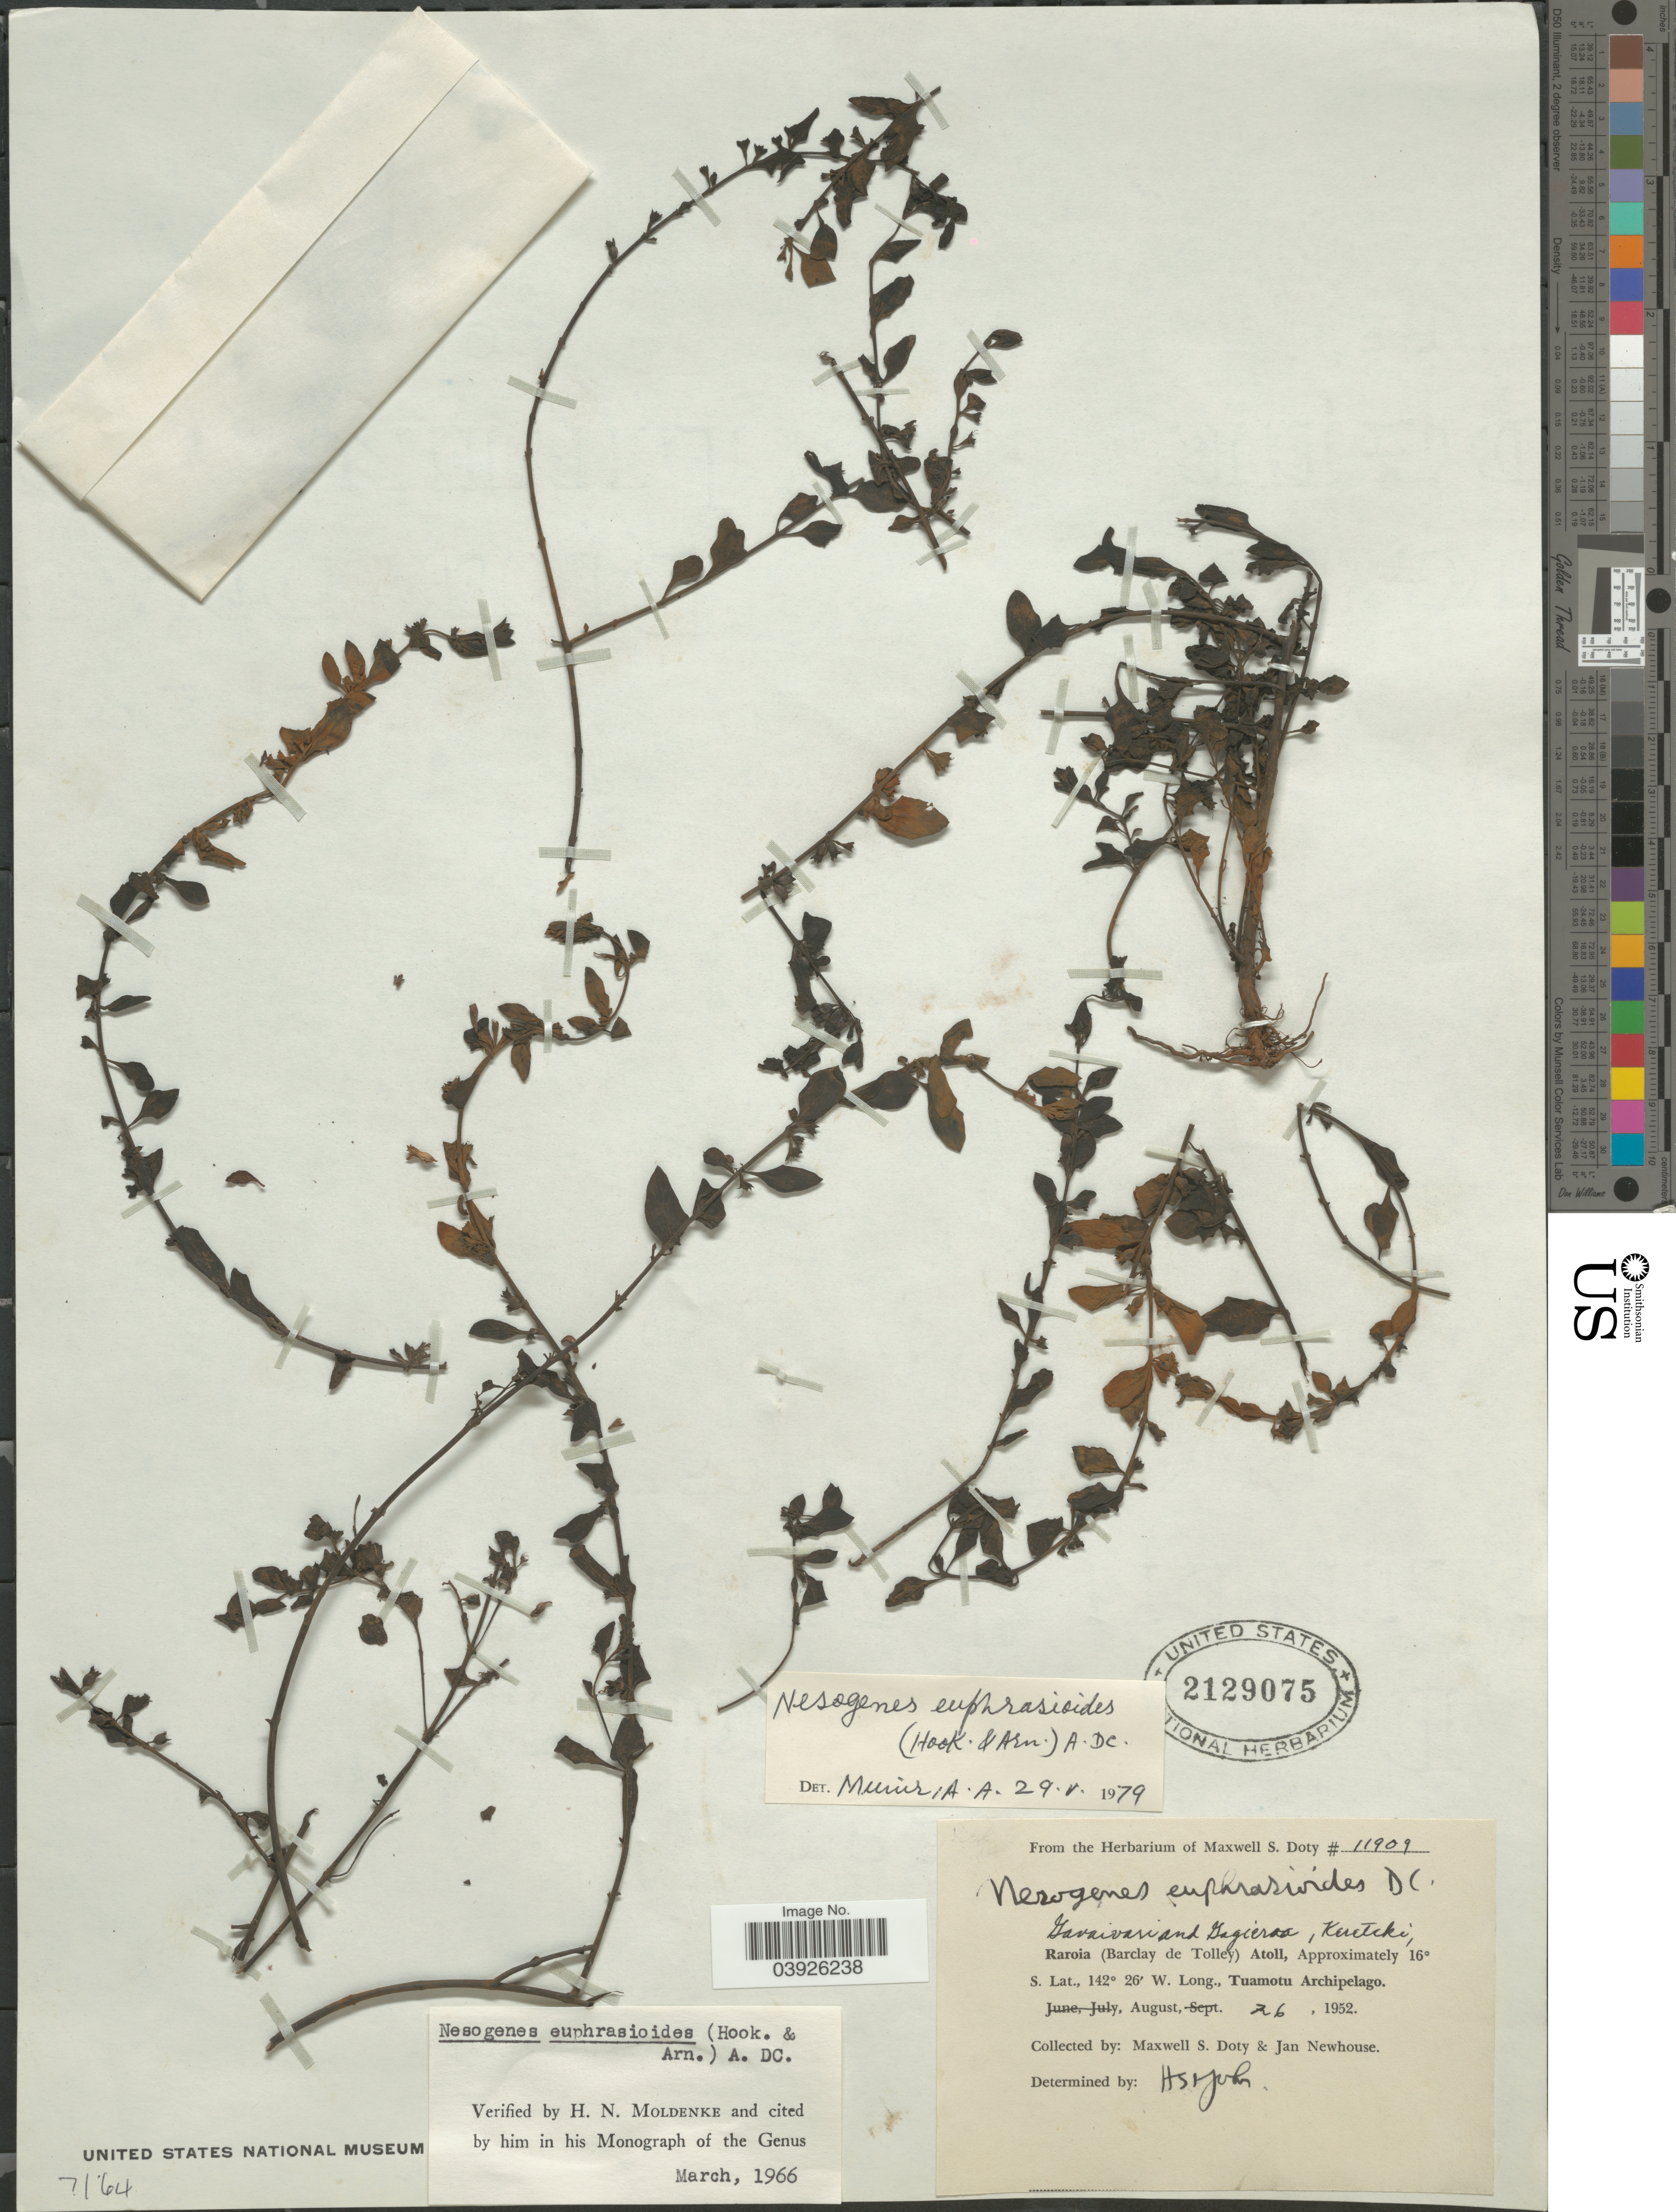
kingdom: Plantae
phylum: Tracheophyta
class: Magnoliopsida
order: Lamiales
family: Orobanchaceae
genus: Nesogenes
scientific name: Nesogenes euphrasioides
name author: (Hook. & Arn.) A. DC.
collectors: M. S. Doty & J. Newhouse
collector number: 11909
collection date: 1952-08-26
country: French Polynesia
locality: Gavaivari and Gagieraa, Kereteki, Raroia (Barclay de Tolley) Atoll, Tuamotu Archipelago.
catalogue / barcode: US 2129075